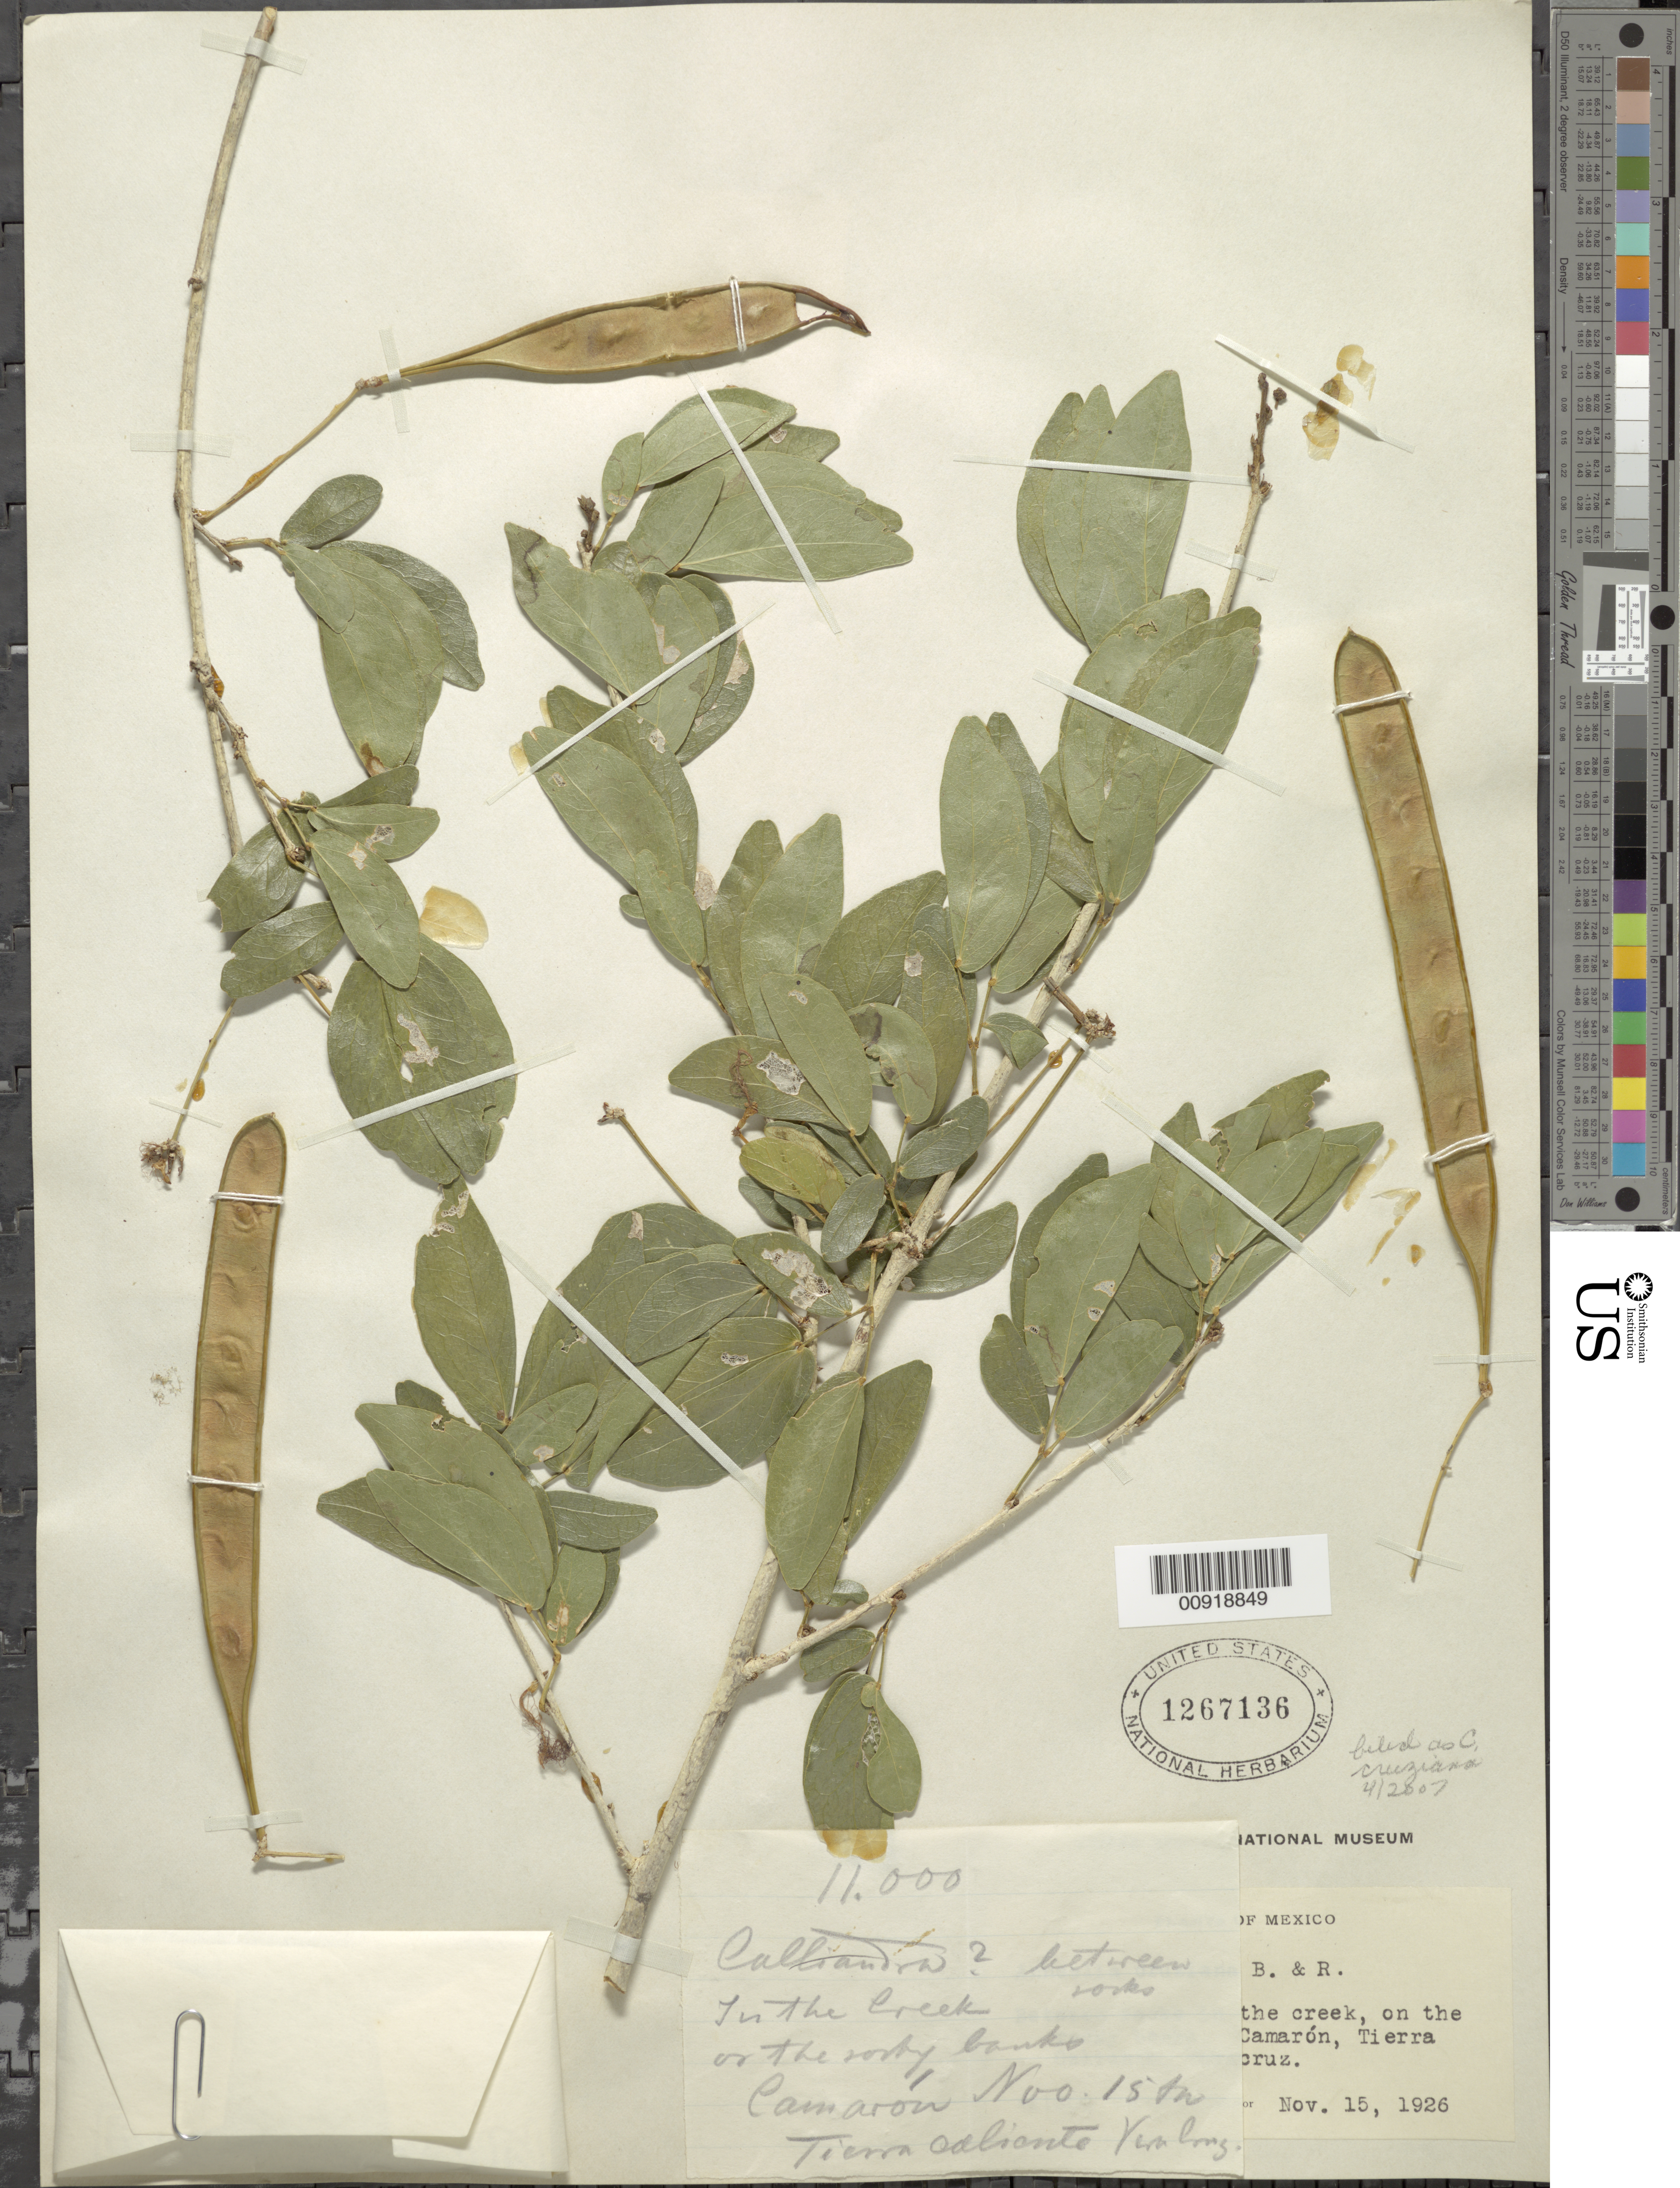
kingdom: Plantae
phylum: Tracheophyta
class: Magnoliopsida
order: Fabales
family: Fabaceae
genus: Calliandra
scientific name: Calliandra cruziana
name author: (Britton) Standl.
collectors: C. A. Purpus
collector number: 11000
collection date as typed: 15 Nov 1926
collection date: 1926-11-15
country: Mexico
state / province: Veracruz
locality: Camarón, Tierra Caliente, Veracruz.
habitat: Between rocks in the creek, on the rocky banks.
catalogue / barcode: US 1267136